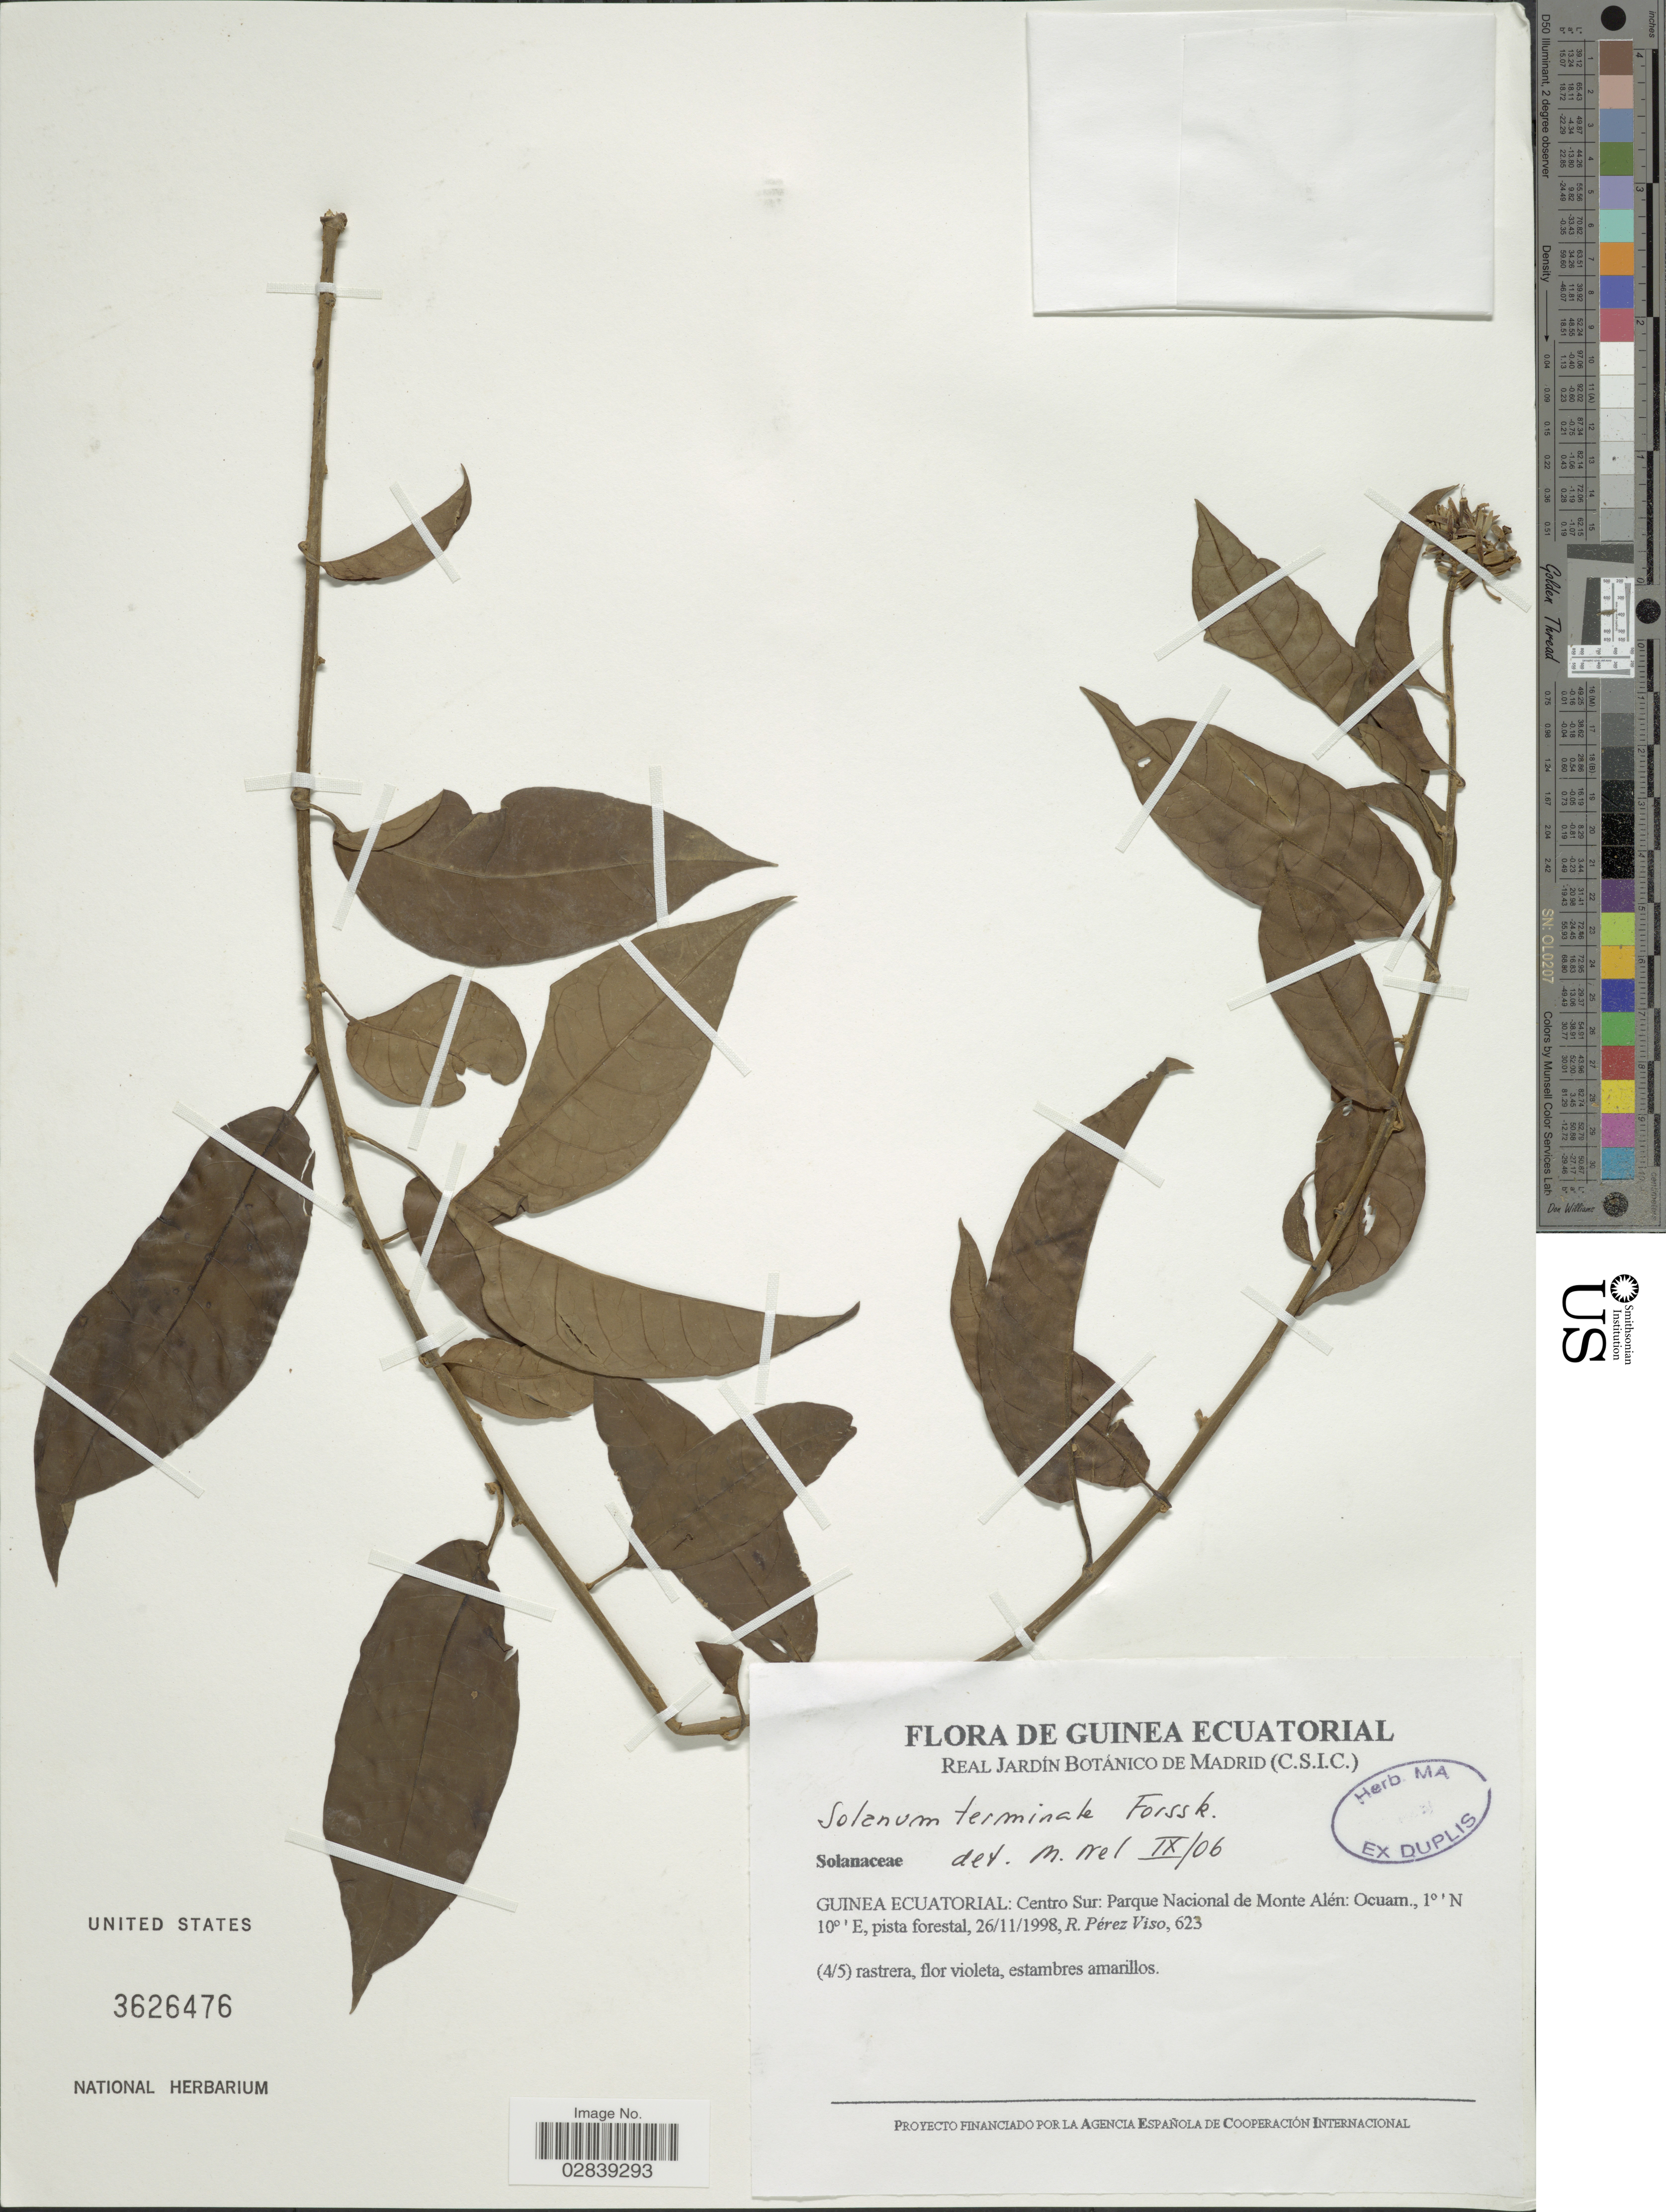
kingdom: Plantae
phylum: Tracheophyta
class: Magnoliopsida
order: Solanales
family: Solanaceae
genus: Solanum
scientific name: Solanum terminale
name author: Forssk.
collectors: R. Perez Viso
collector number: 623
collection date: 1998-11-26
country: Equatorial Guinea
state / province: Centro Sur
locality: Guinea Ecuatorial: Parque Nacional de Monte Alén: Ocuam.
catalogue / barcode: US 3626476